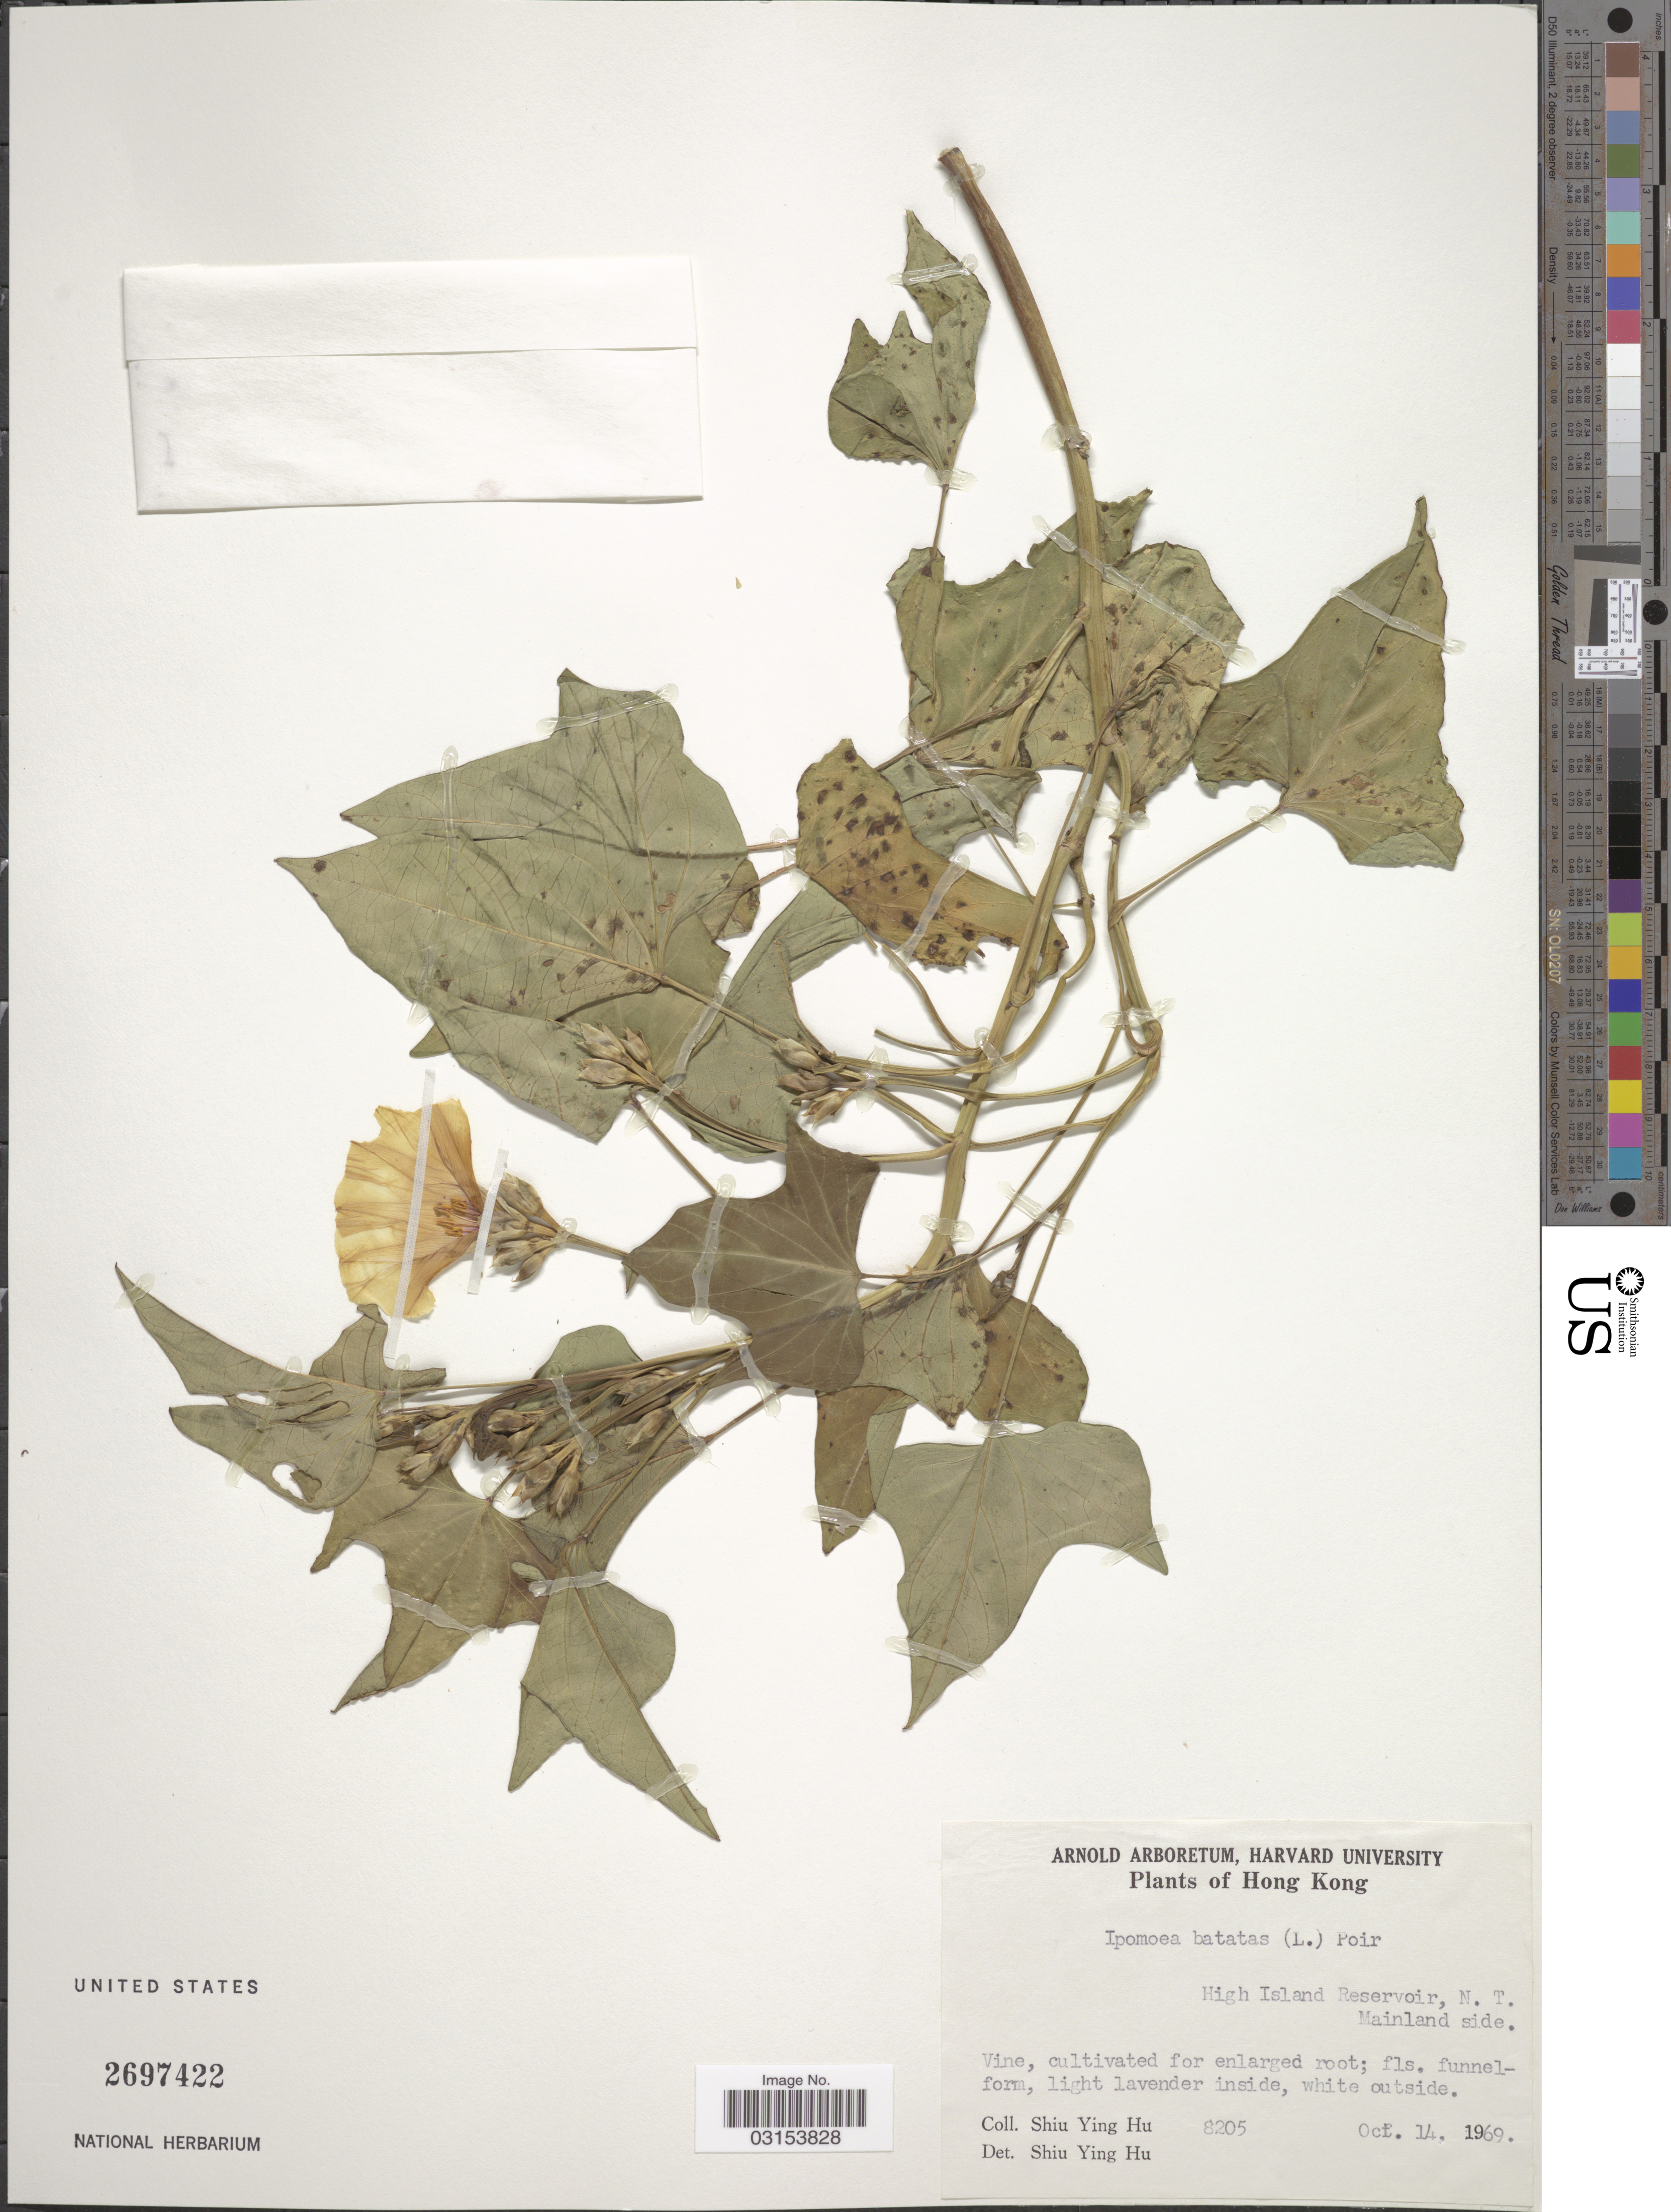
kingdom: Plantae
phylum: Tracheophyta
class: Magnoliopsida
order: Solanales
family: Convolvulaceae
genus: Ipomoea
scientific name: Ipomoea batatas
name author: (L.) Lam.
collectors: S. Y. Hu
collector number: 8205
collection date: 1969-10-14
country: China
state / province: Hong Kong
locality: High Island Reservoir, N.T. Mainland side.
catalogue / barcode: US 2697422